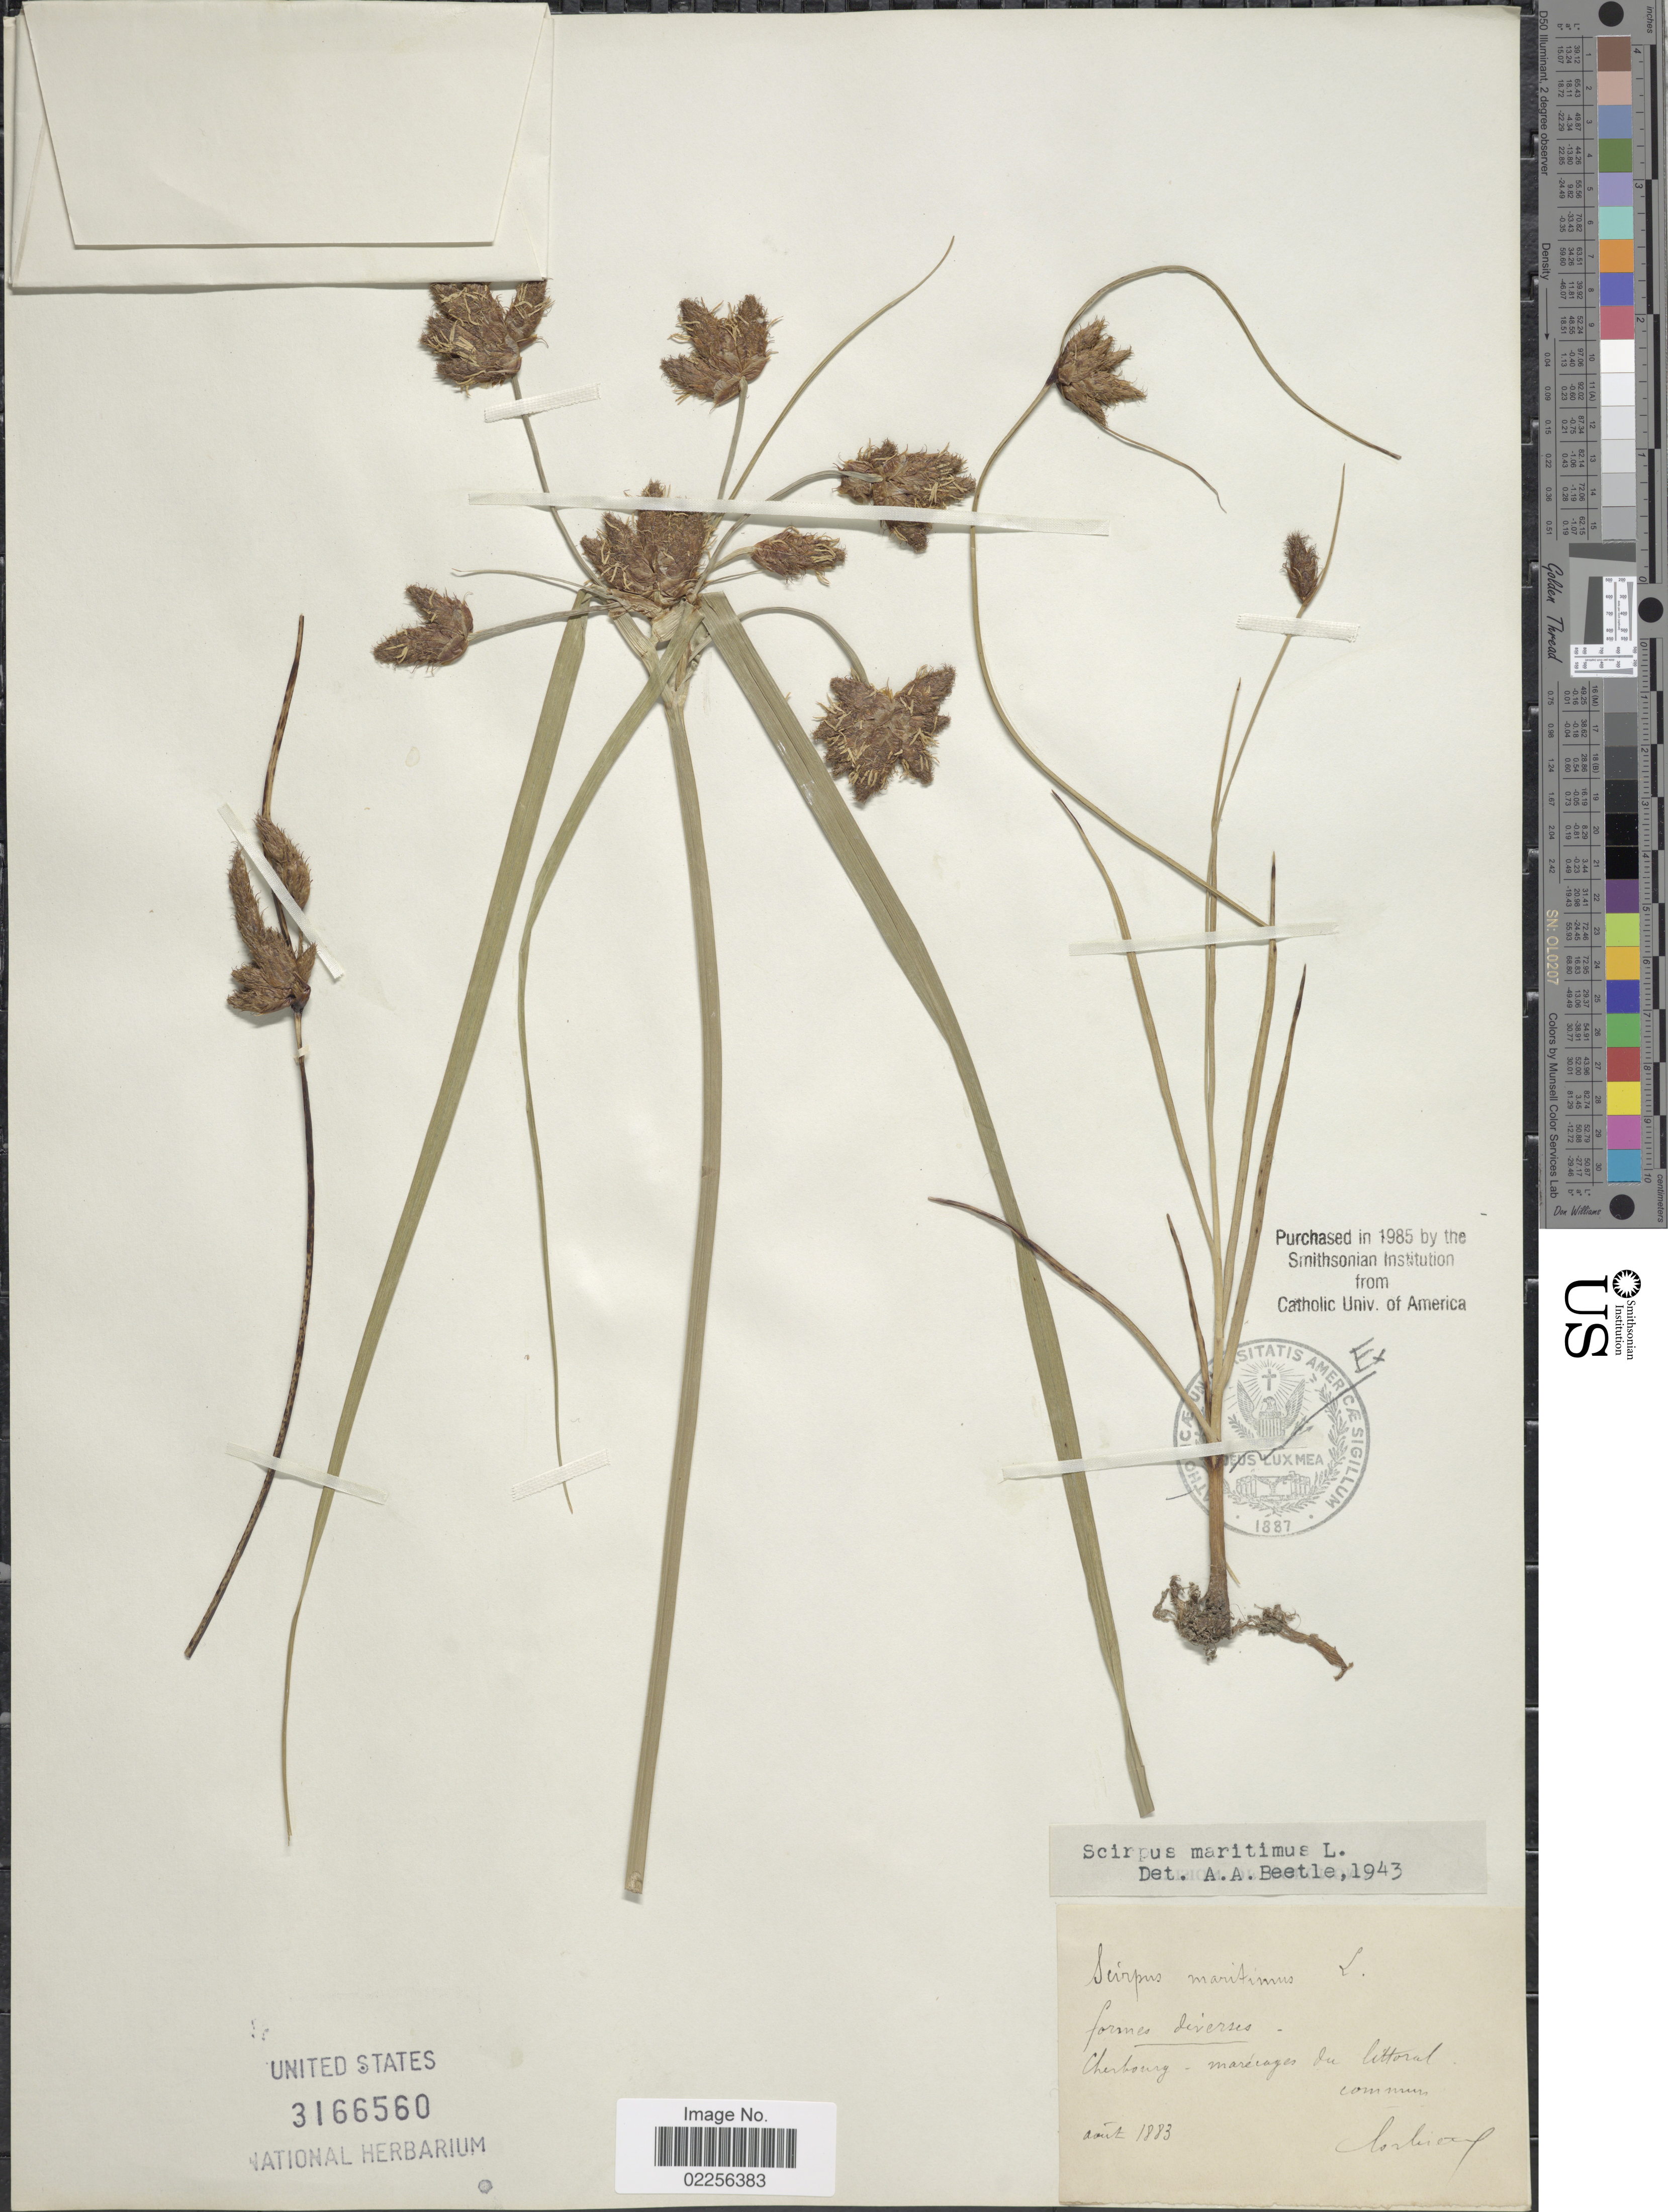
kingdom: Plantae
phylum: Tracheophyta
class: Liliopsida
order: Poales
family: Cyperaceae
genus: Bolboschoenus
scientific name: Bolboschoenus maritimus subsp. maritimus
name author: (L.) Palla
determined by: Strong, Mark T., (BOT), Smithsonian Institution - National Museum of Natural History (UNITED STATES)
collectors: Corbiere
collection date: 1883-08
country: France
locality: Cherbourg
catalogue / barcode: US 3166560